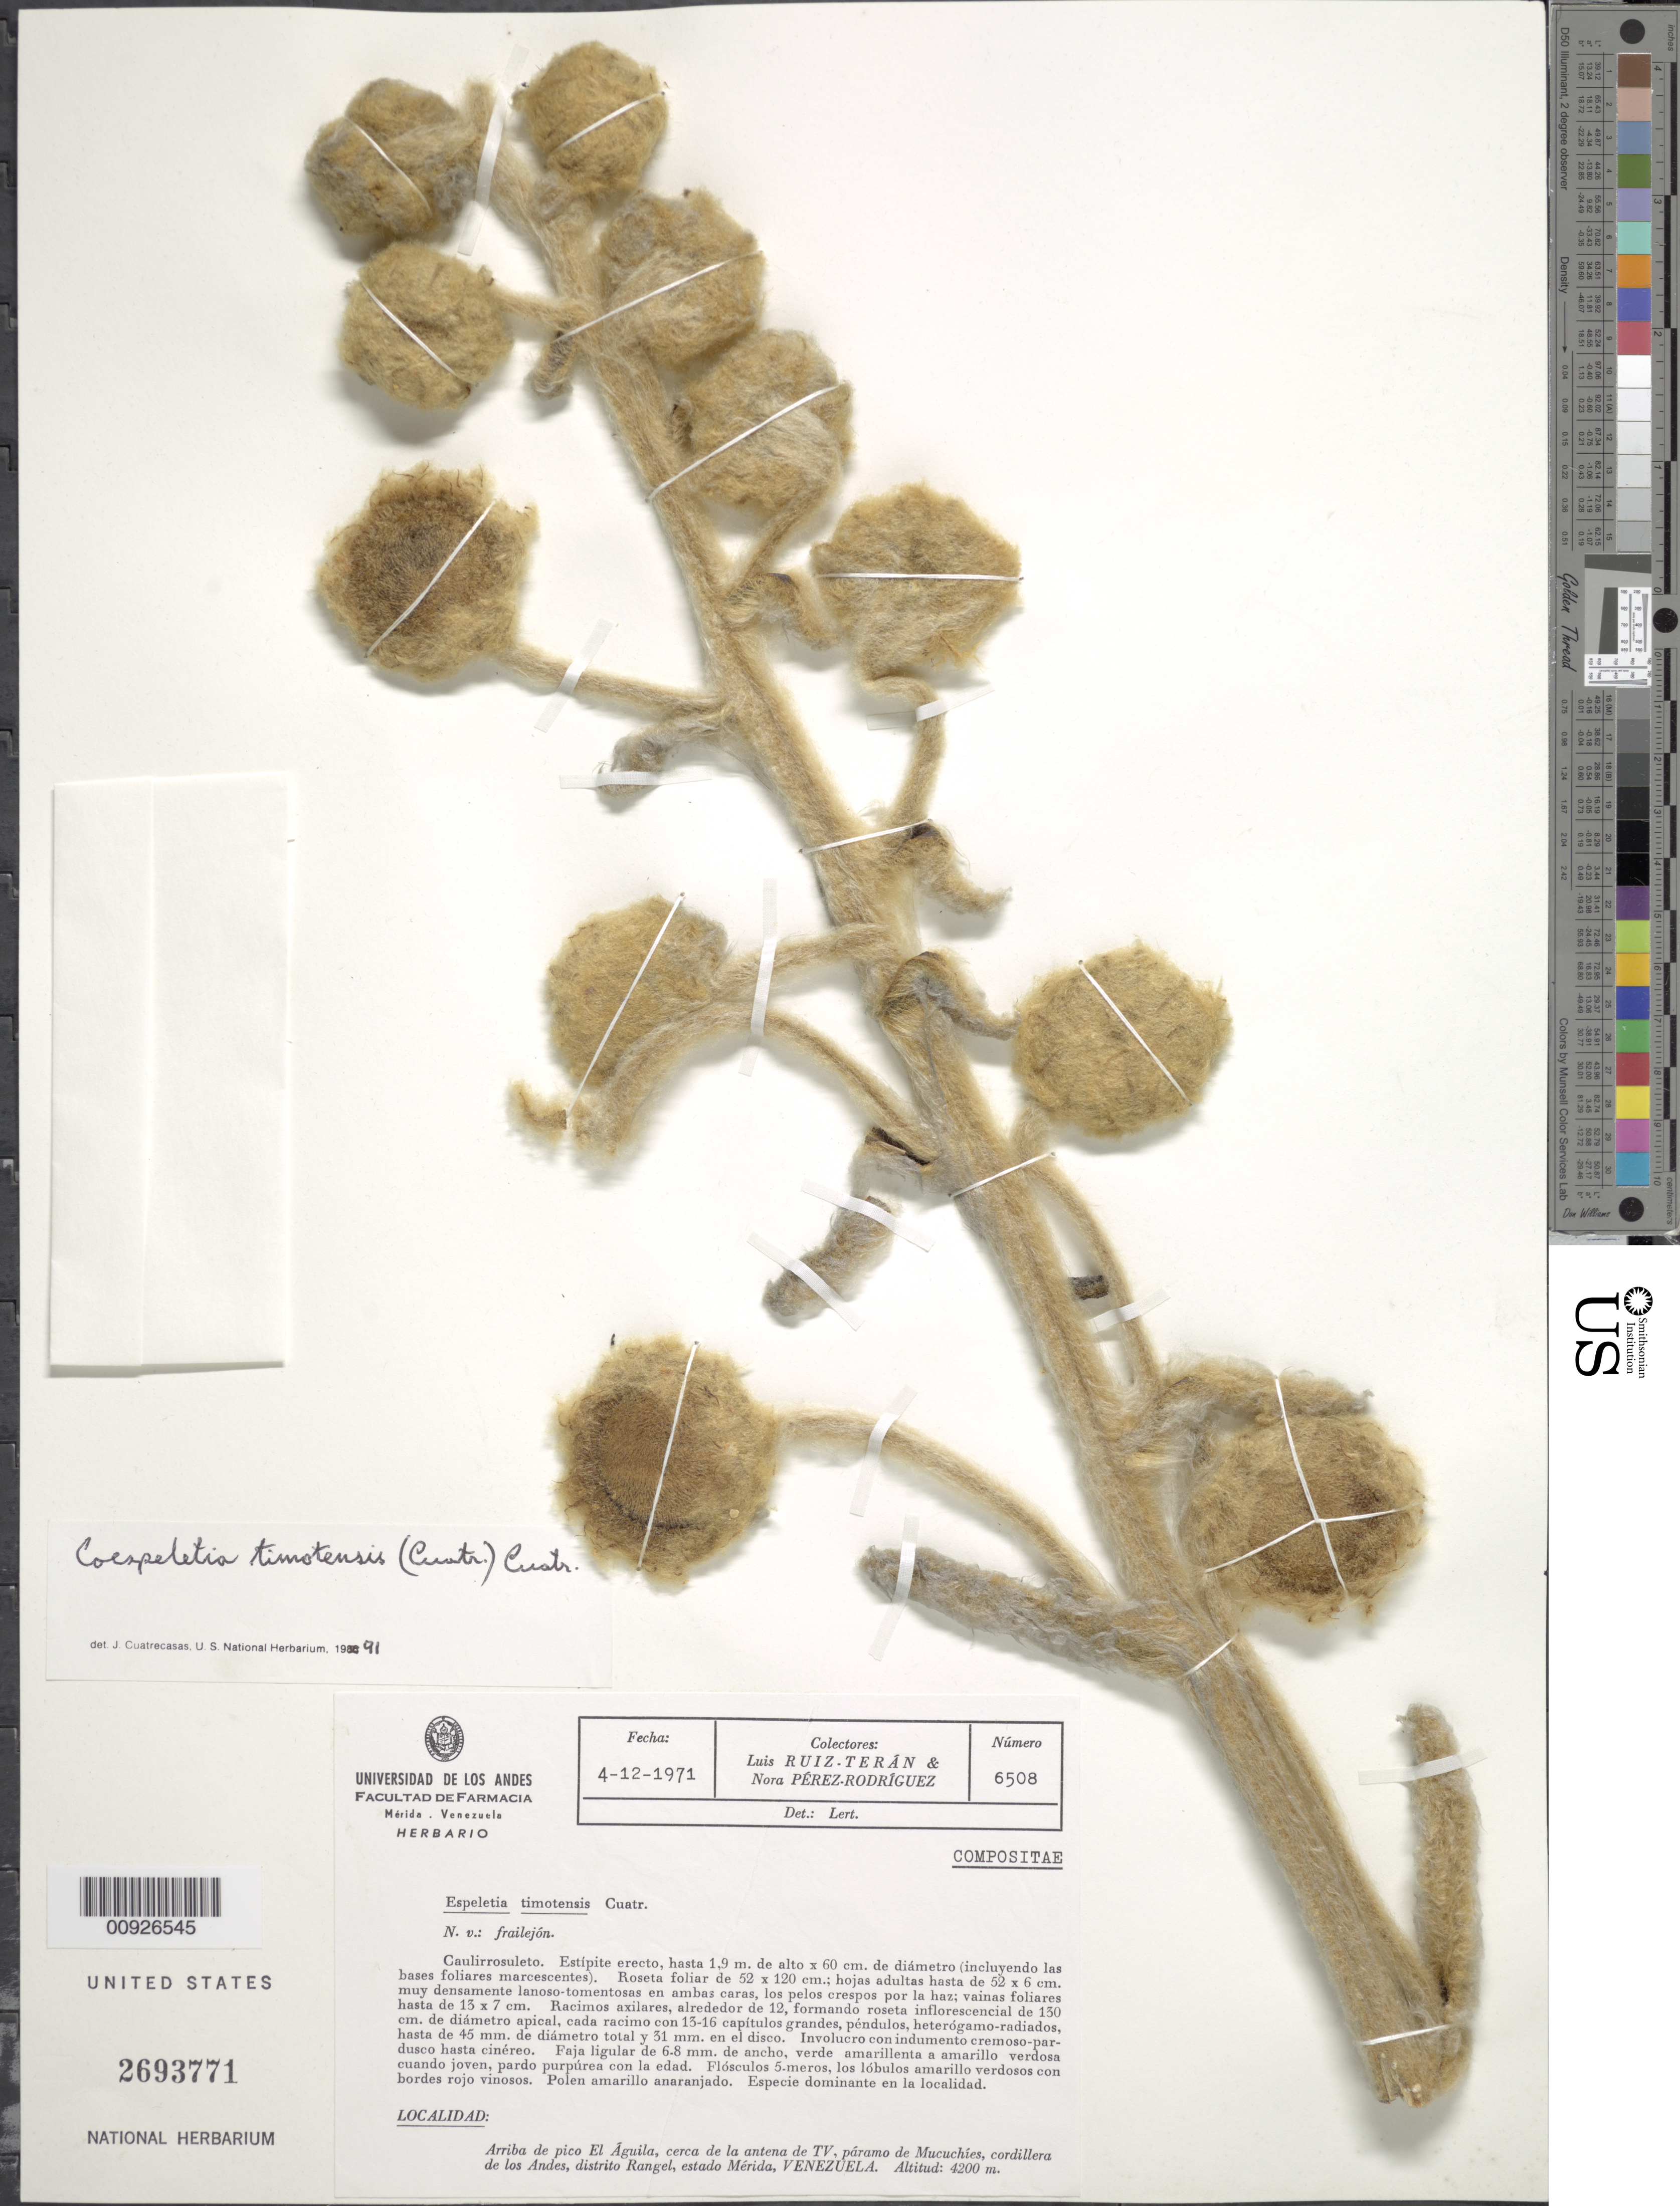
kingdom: Plantae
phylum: Tracheophyta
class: Magnoliopsida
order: Asterales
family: Asteraceae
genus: Coespeletia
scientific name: Coespeletia timotensis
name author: (Cuatrec.) Cuatrec.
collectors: L. E. Ruíz-Terán & N. Pérez-Rodríguez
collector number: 6508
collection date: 1971-12-04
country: Venezuela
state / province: Mérida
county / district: Rangel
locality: P. de Mucuchíes. Arriba de Pico El Águila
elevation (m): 4200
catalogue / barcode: US 2693771